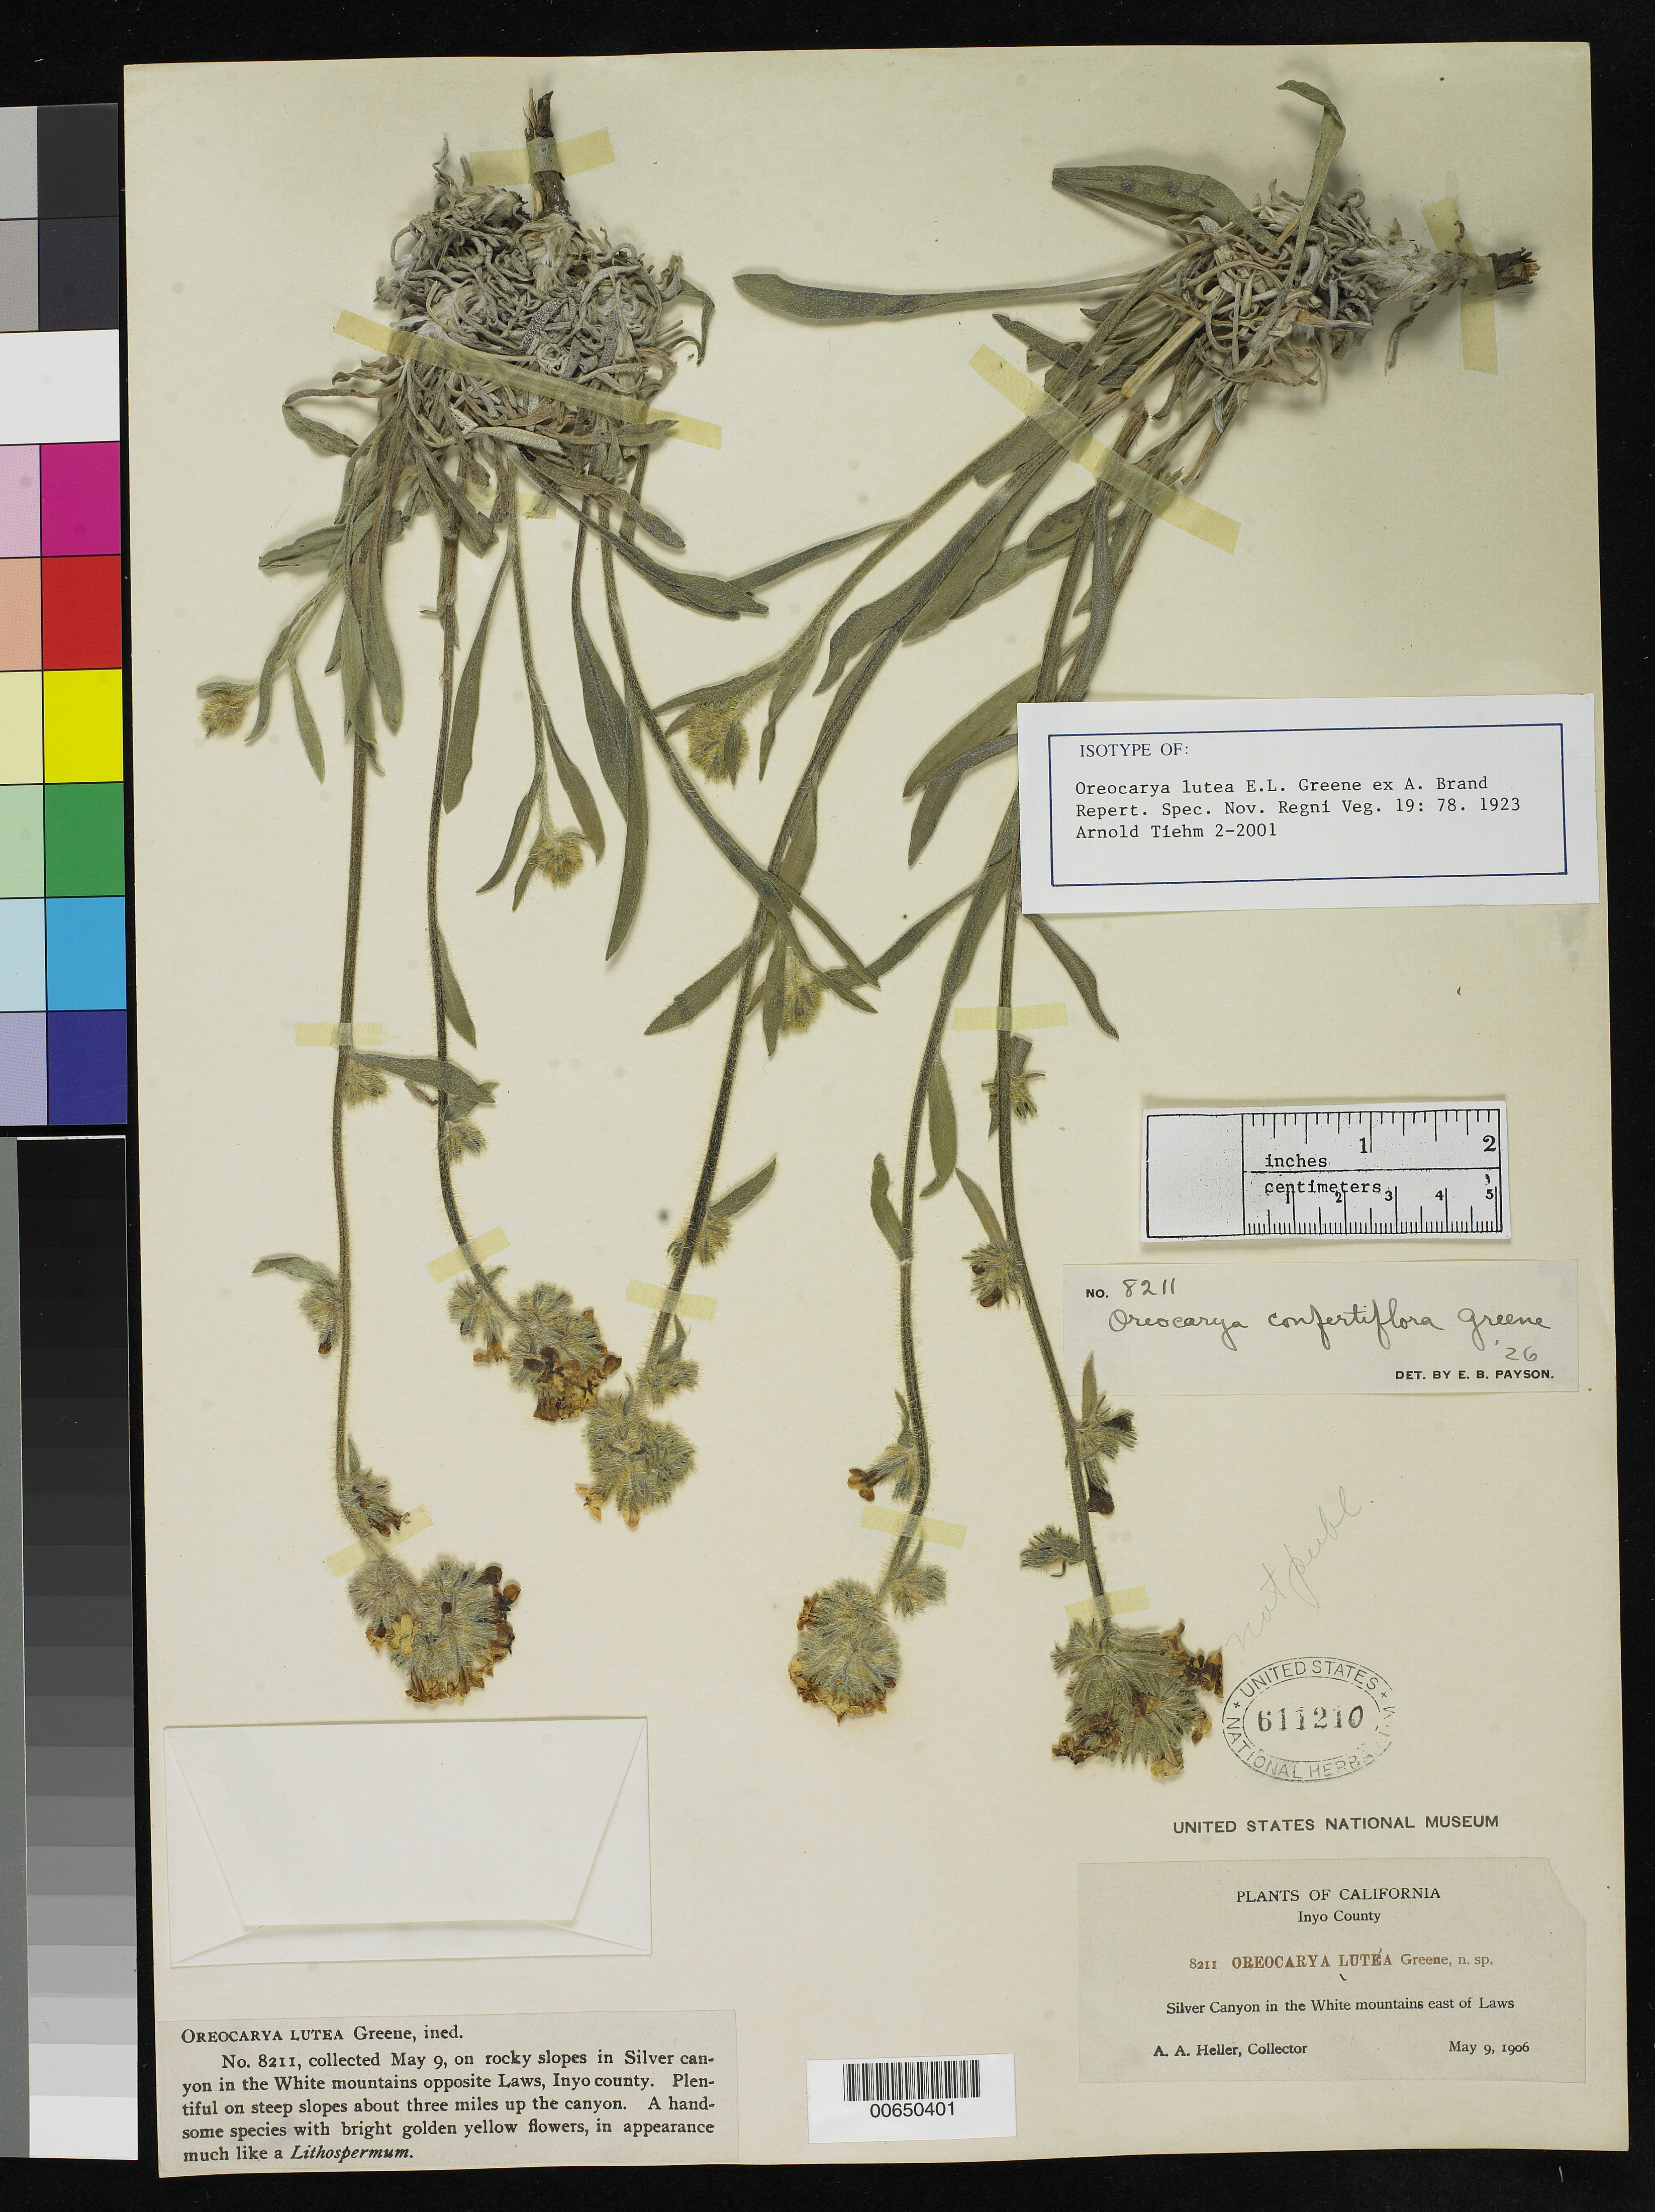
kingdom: Plantae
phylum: Tracheophyta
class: Magnoliopsida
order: Boraginales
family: Boraginaceae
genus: Oreocarya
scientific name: Oreocarya lutea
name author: Greene ex Brand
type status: Isotype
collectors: A. A. Heller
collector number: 8211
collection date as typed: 09 May 1906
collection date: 1906-05-09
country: United States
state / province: California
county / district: Inyo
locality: Silver Canyon in the White Mountains E of Laws.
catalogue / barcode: US 611210